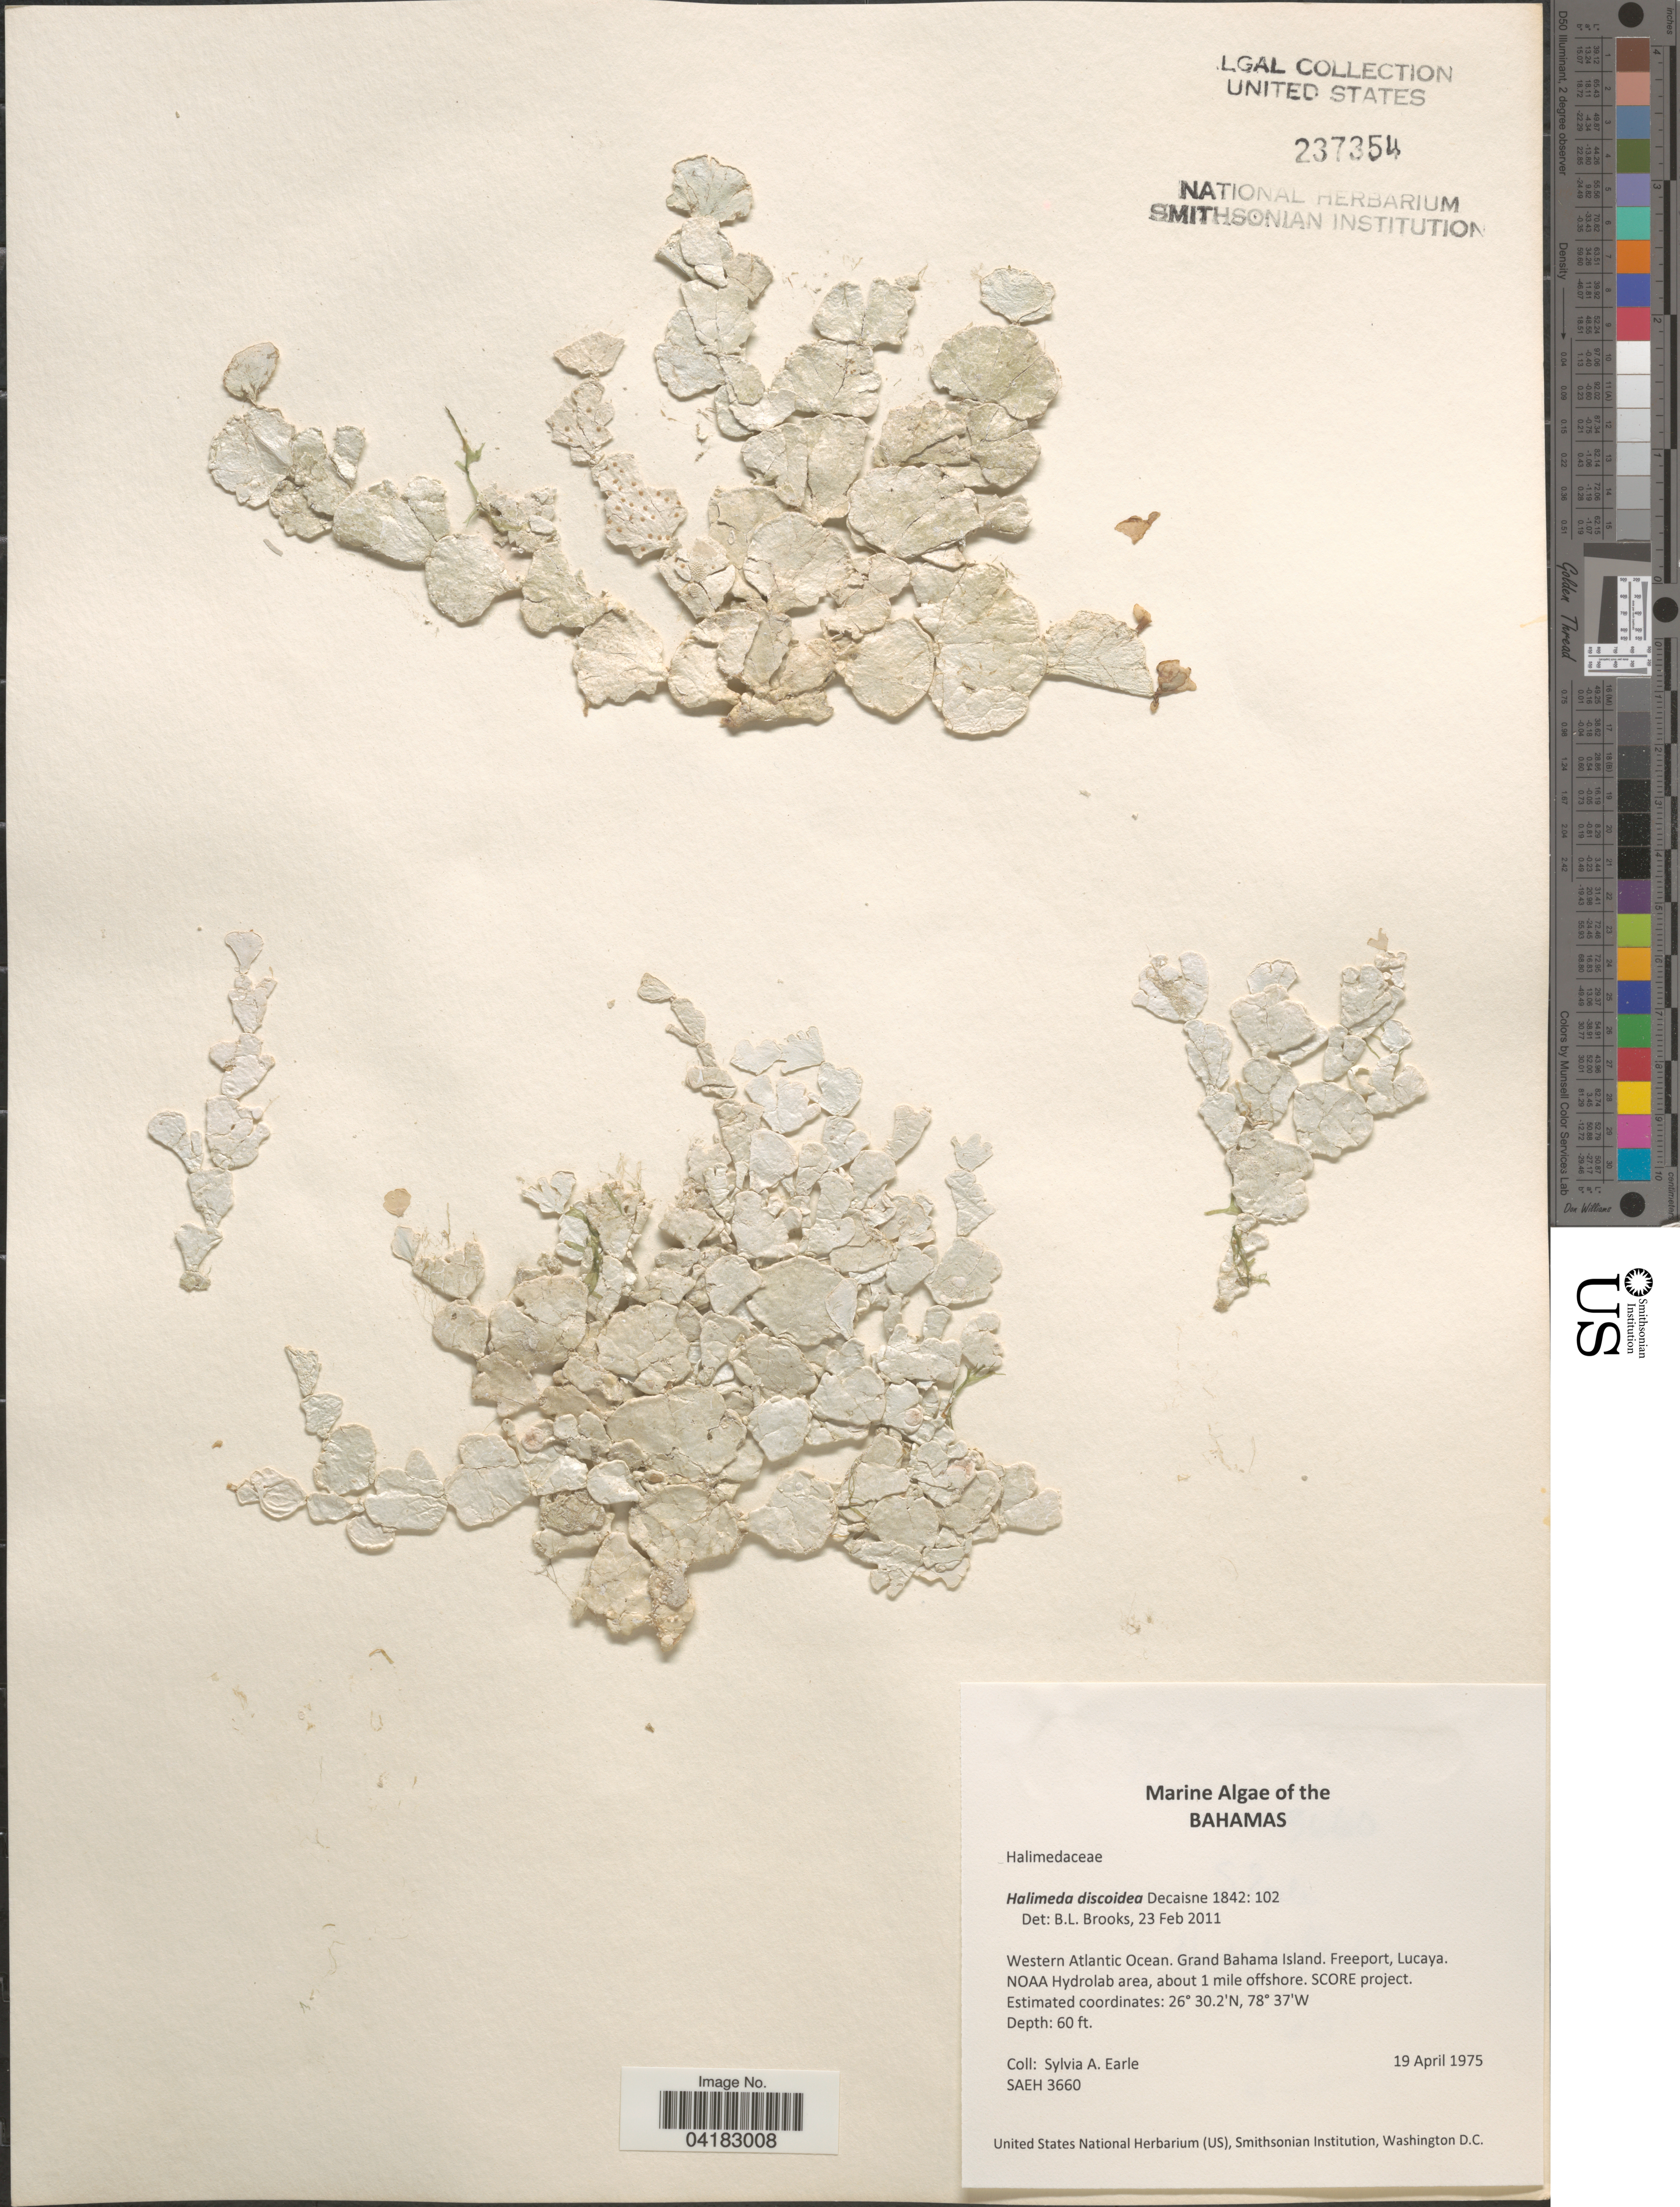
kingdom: Plantae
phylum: Chlorophyta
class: Ulvophyceae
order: Bryopsidales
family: Halimedaceae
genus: Halimeda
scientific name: Halimeda discoidea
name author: Decne.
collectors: S. A. Earle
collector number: SAEH3660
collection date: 1975-04-19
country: Bahamas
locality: Western Atlantic Ocean. Grand Bahama Island. Freeport, Lucaya. NOAA Hydrolab area, about 1 mile offshore. SCORE project.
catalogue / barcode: US 237354